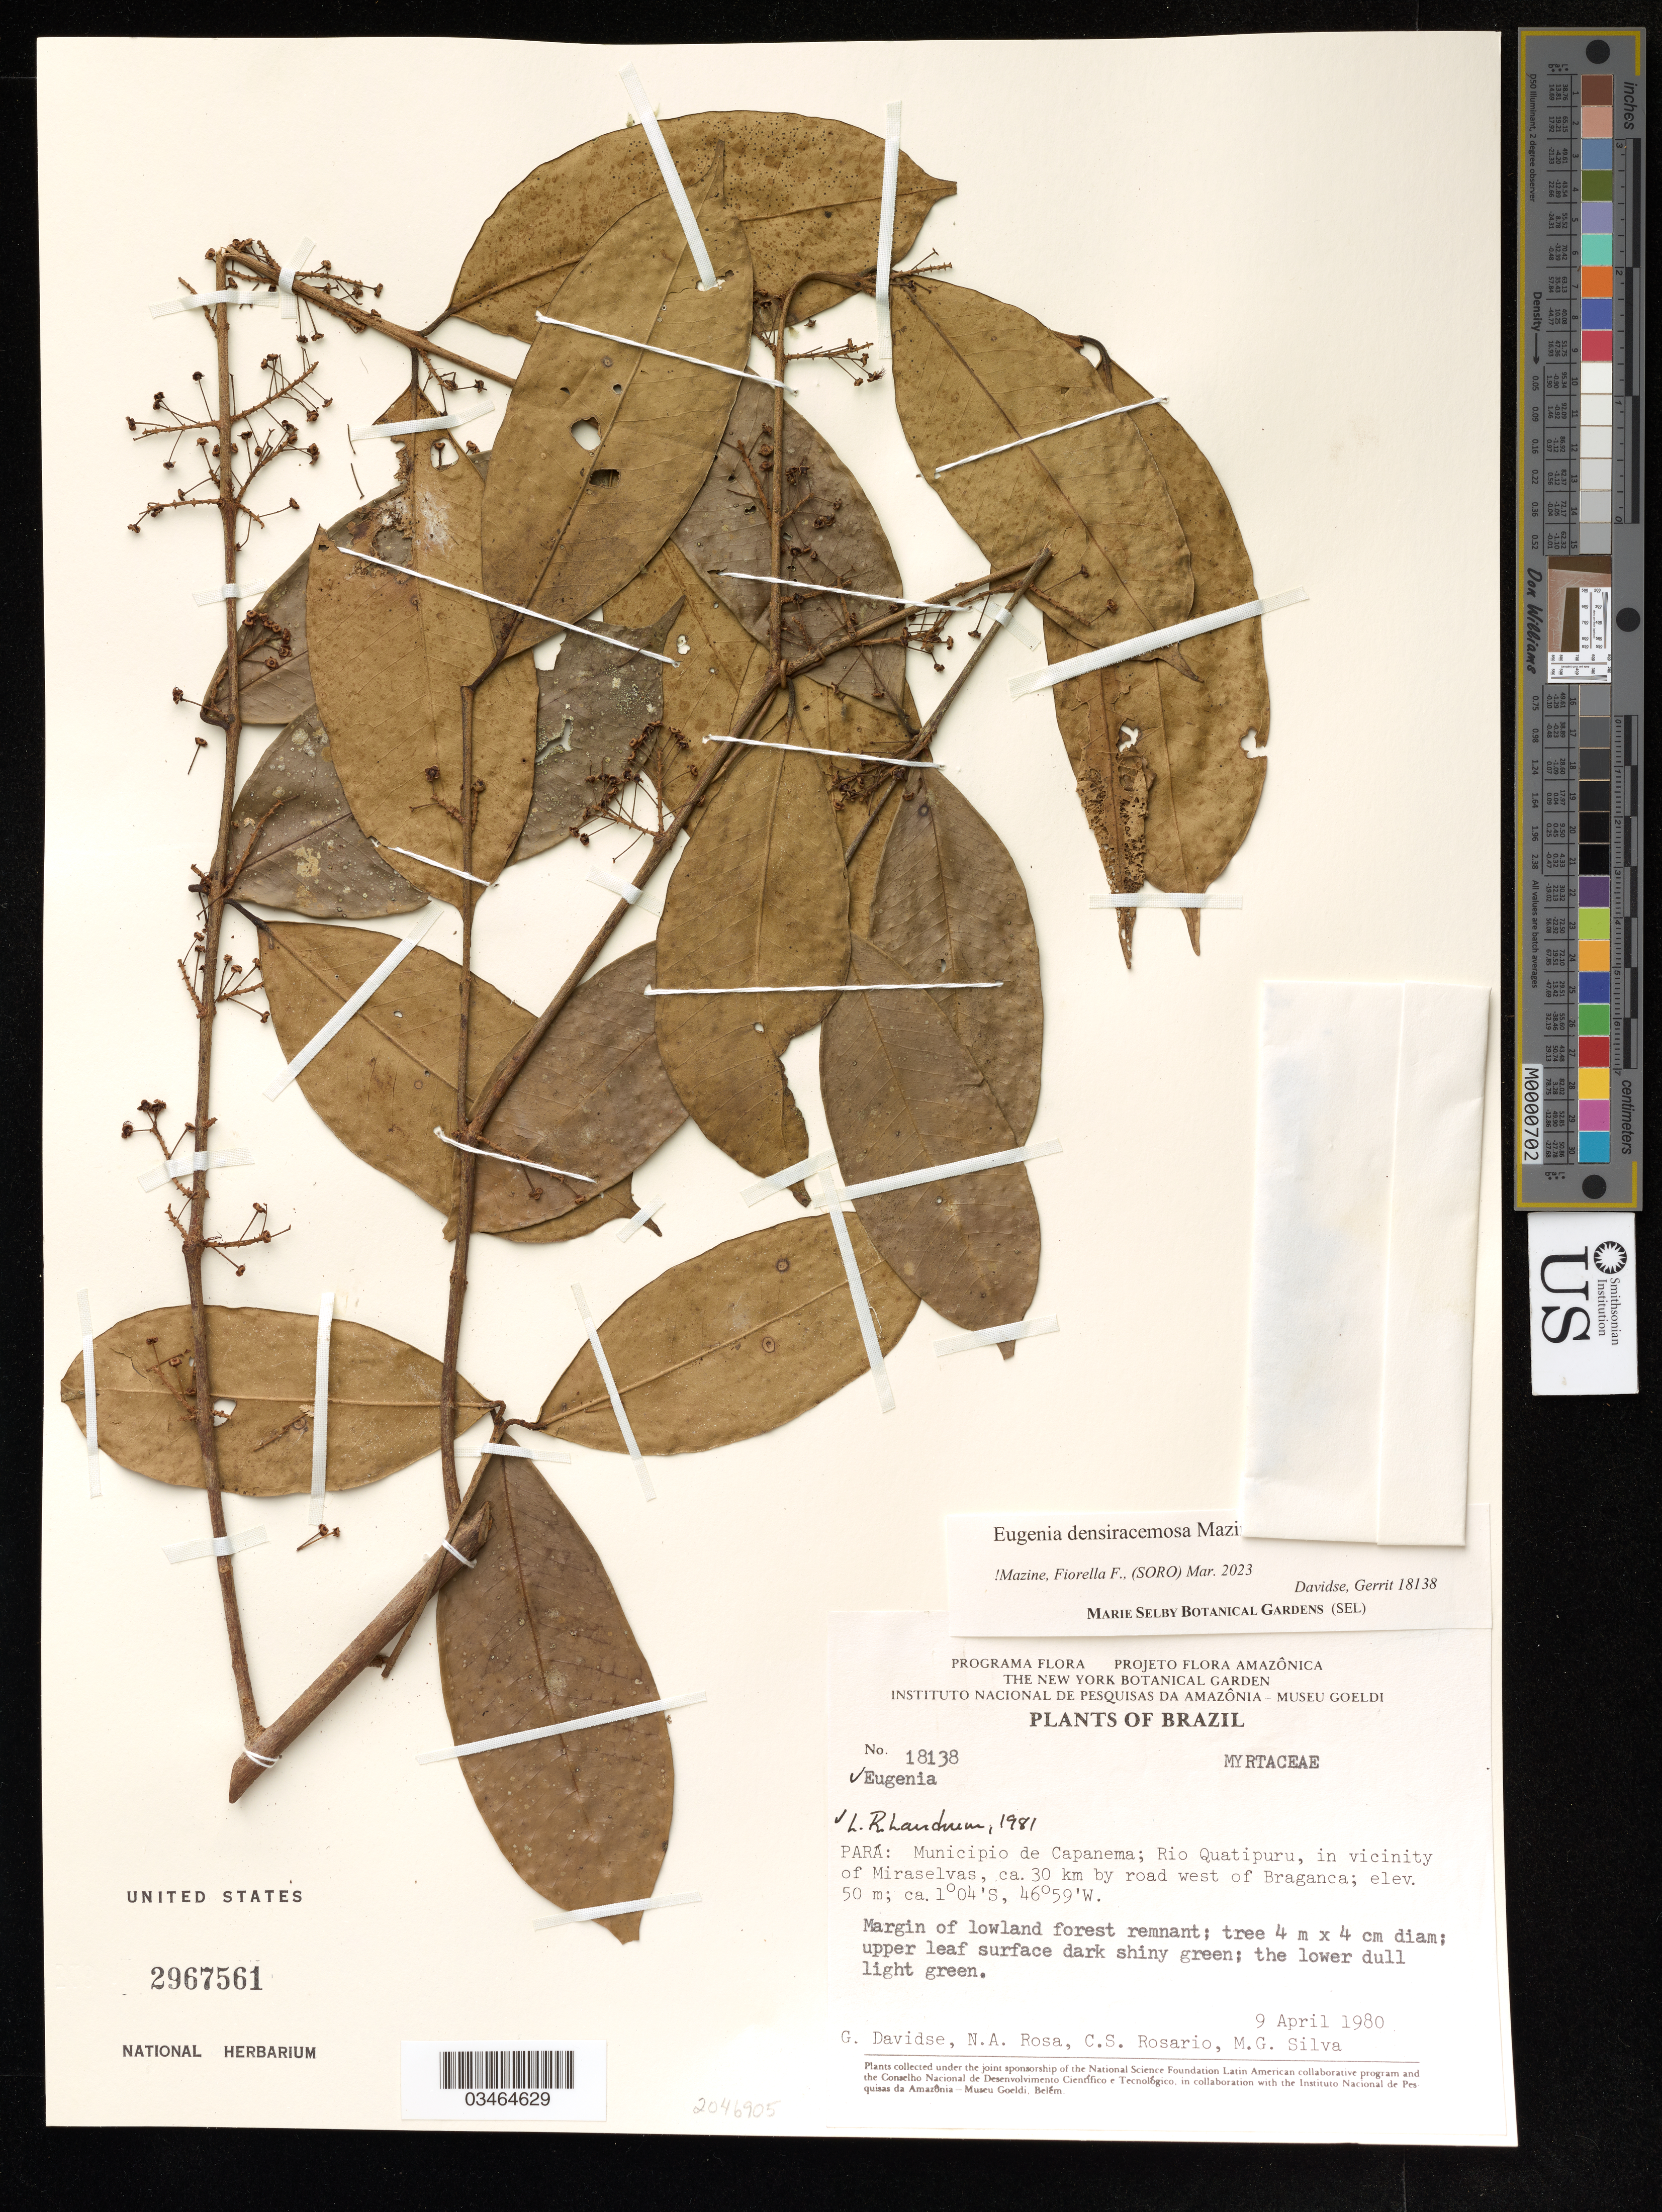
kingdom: Plantae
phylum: Tracheophyta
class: Magnoliopsida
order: Myrtales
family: Myrtaceae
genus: Eugenia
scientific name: Eugenia densiracemosa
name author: Mazine & Faria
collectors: G. Davidse & N. Rosa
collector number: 18138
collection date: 1980-04-09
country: Brazil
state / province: Pará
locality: Municipio de Capanema; Rio Quatipuru, in vicinity of Miraselvas, ca. 30 km by road west of Braganca.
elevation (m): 50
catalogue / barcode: US 2967561